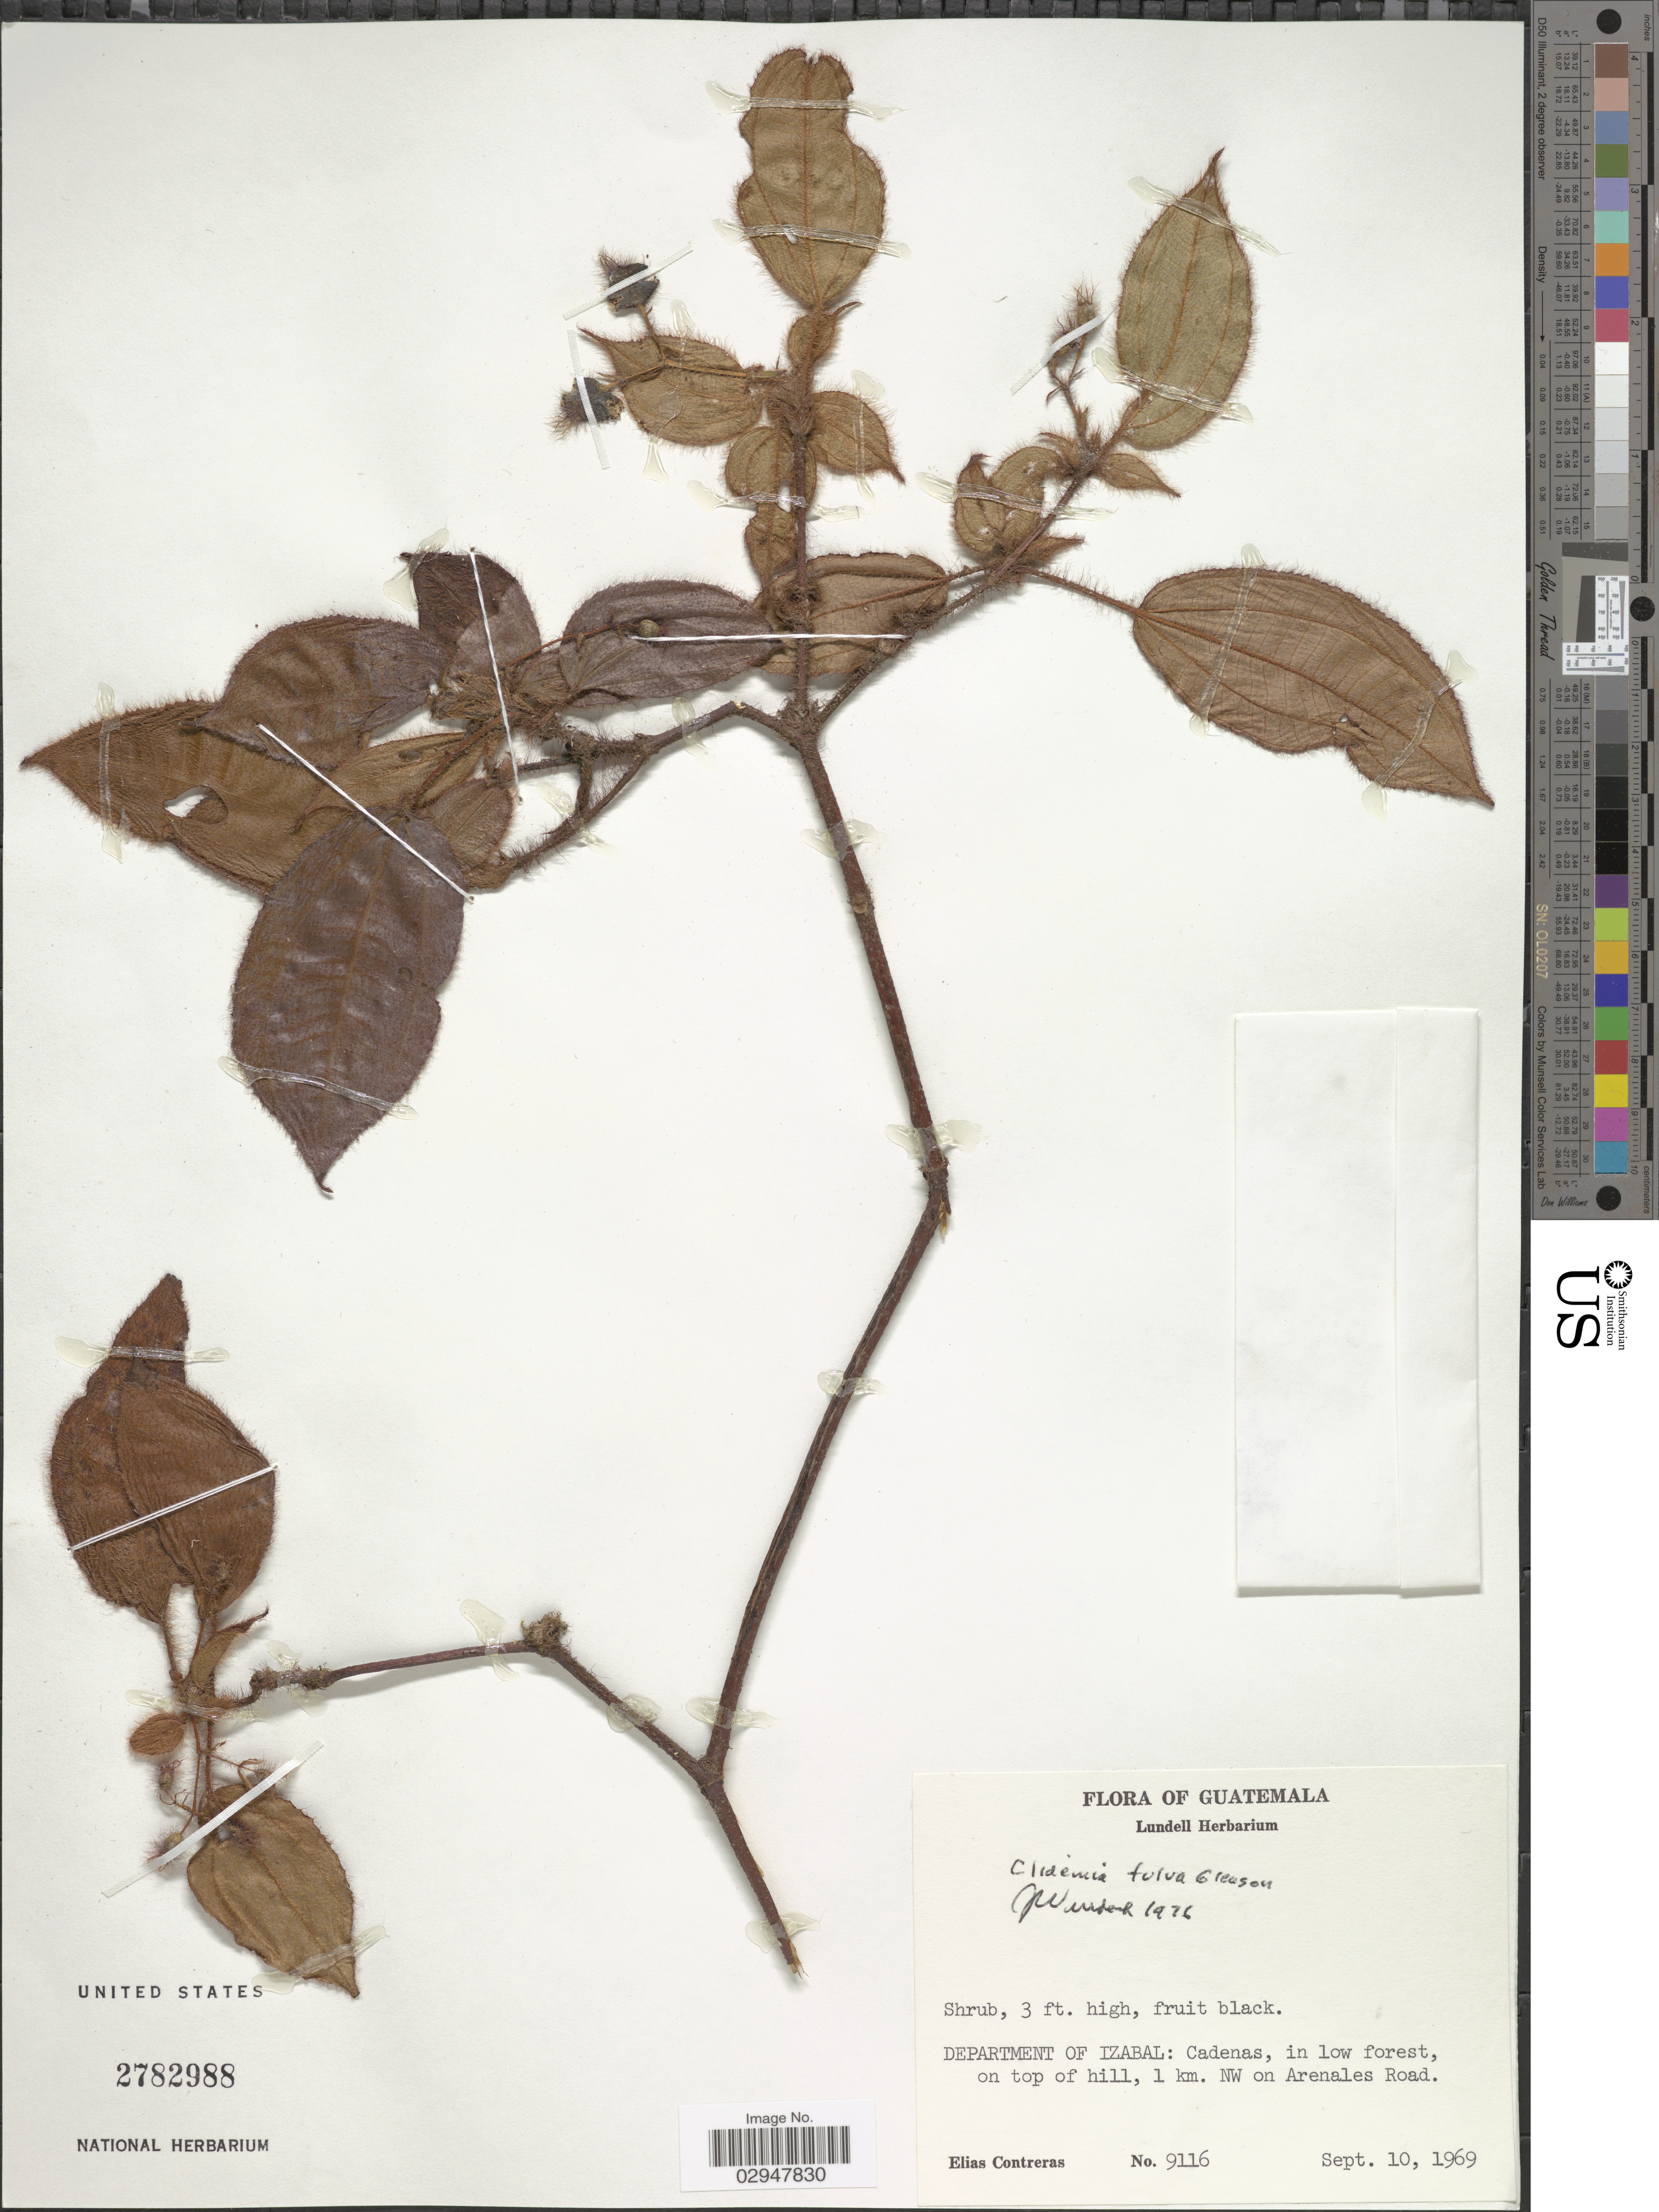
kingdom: Plantae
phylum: Tracheophyta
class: Magnoliopsida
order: Myrtales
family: Melastomataceae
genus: Clidemia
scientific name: Clidemia fulva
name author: Gleason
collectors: E. Contreras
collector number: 9116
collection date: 1969-09-10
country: Guatemala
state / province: Izabal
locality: Department of Izabal: Cadenas, in low forest, on top of hill, 1 km. NW of Arenales Road.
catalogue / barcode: US 2782988